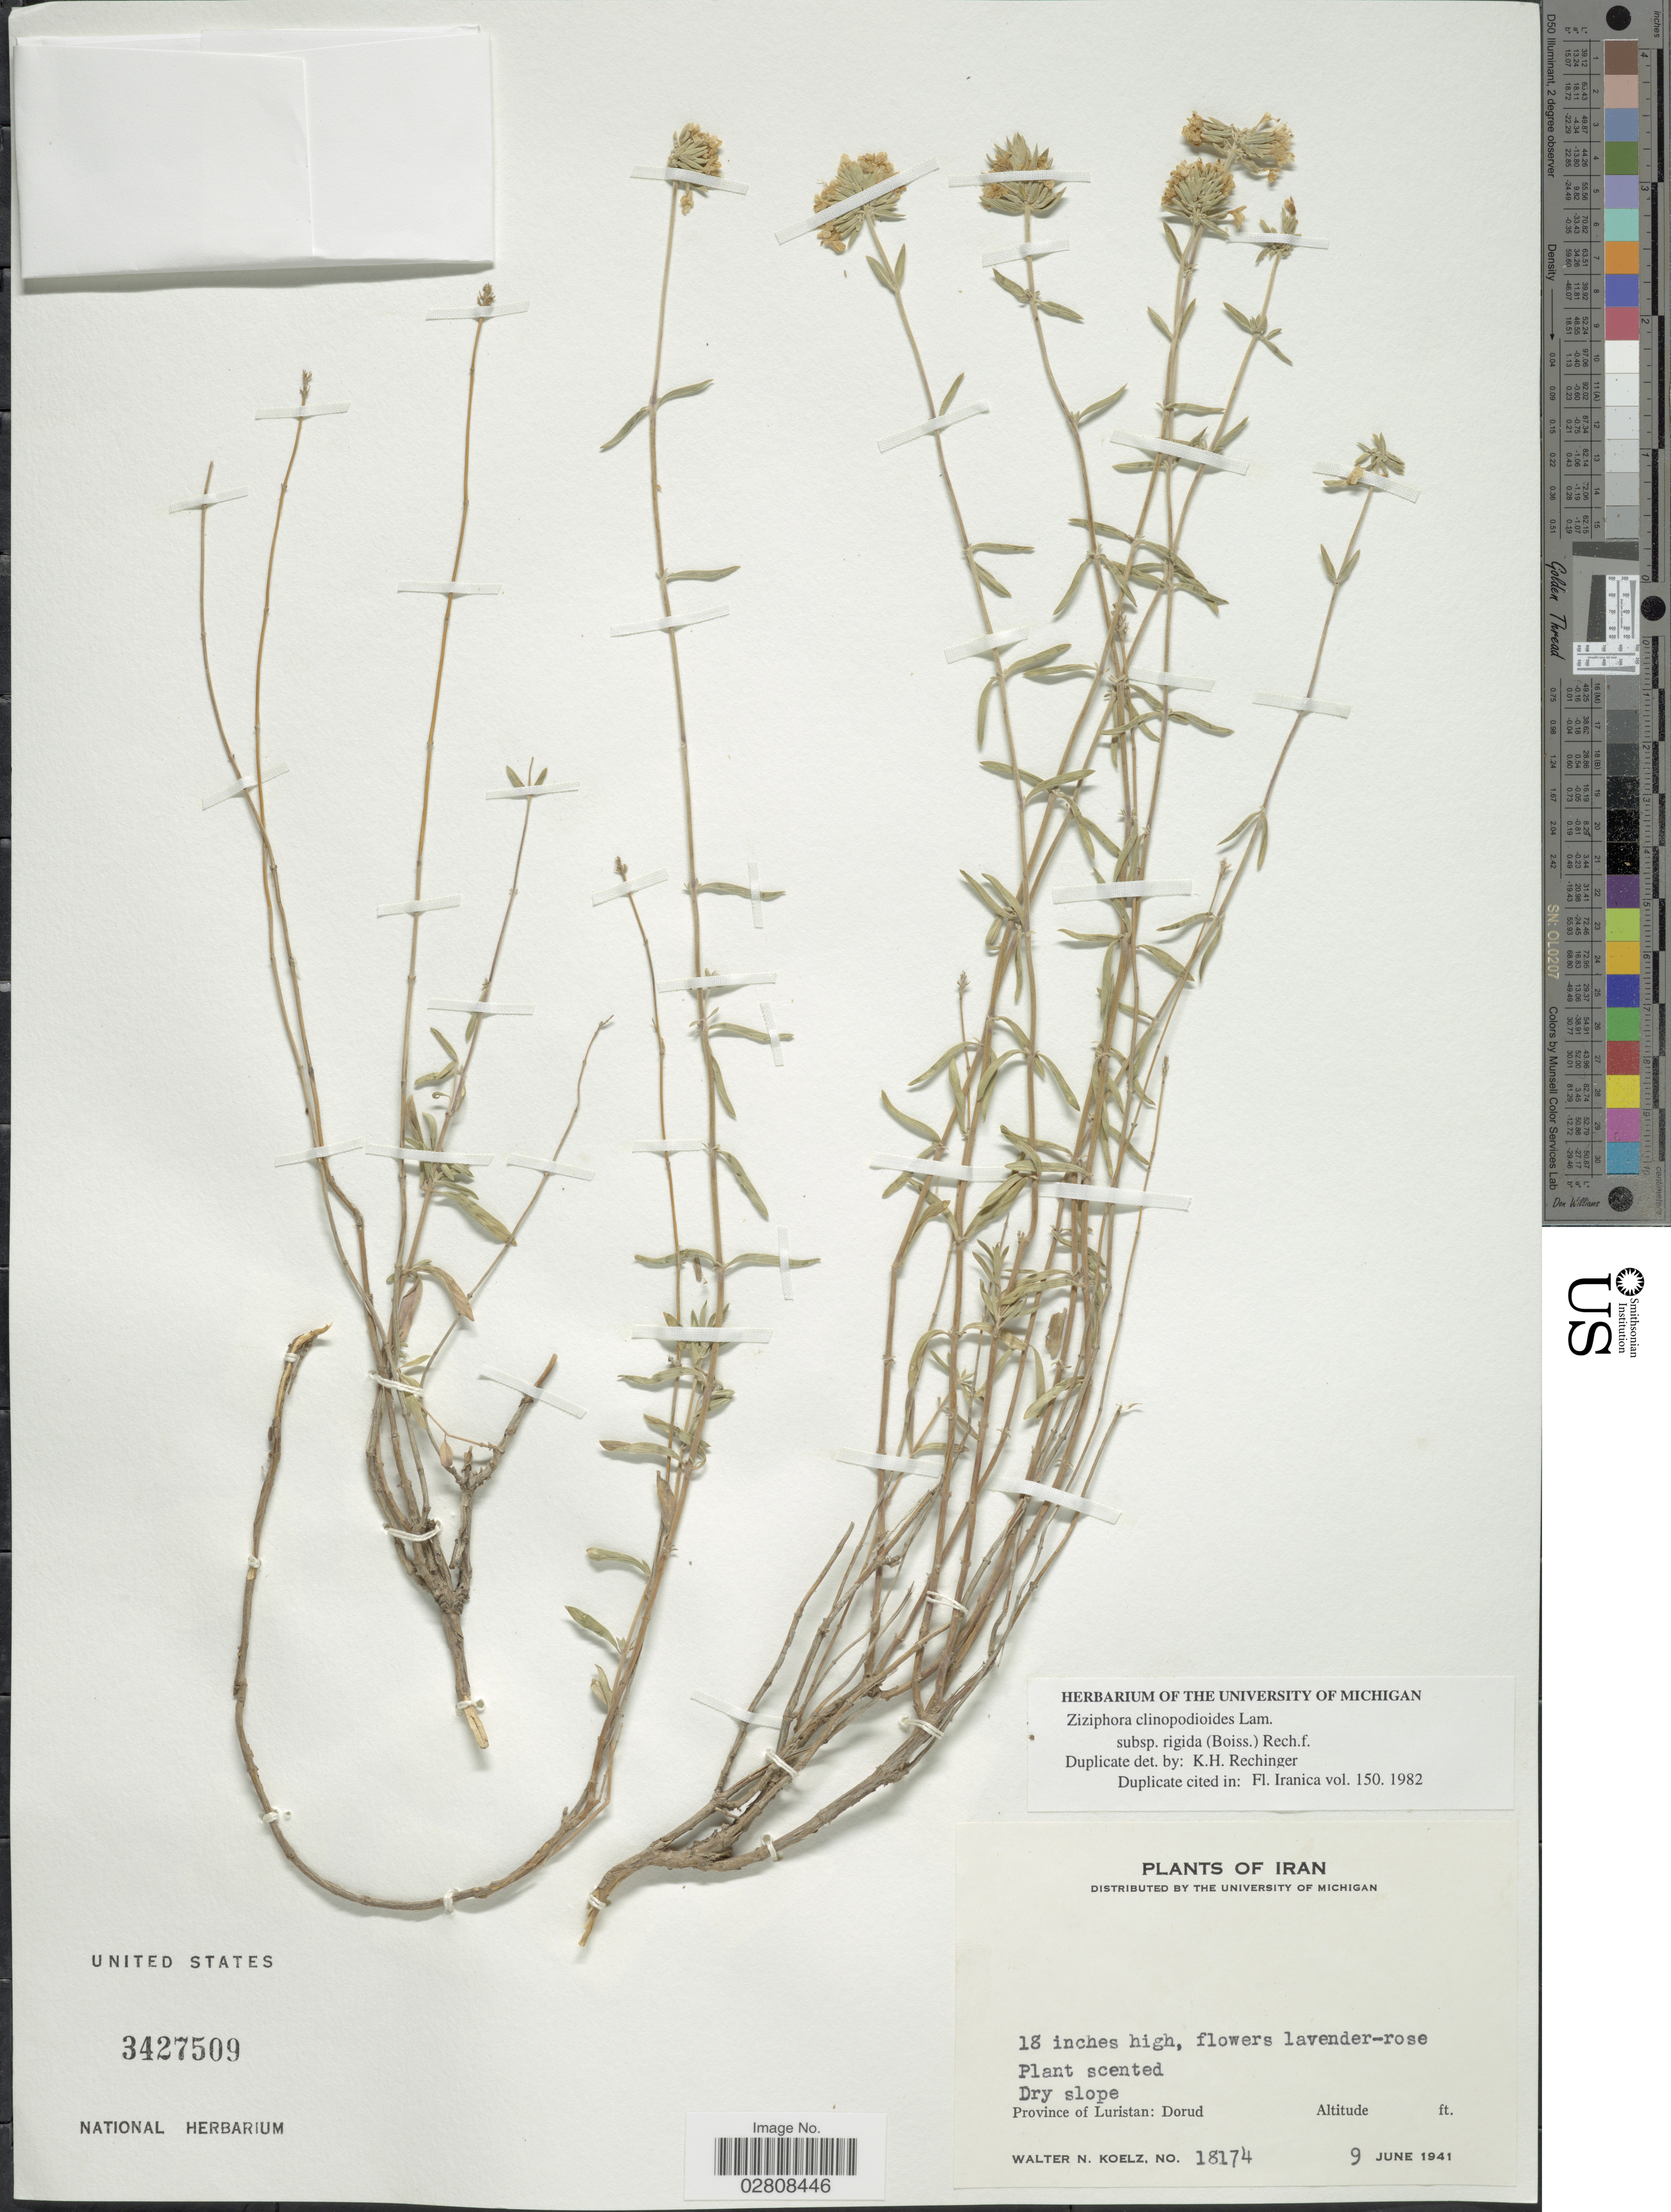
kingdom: Plantae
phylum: Tracheophyta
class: Magnoliopsida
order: Lamiales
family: Lamiaceae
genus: Ziziphora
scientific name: Ziziphora clinopodioides subsp. rigida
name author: (Boiss.) Rech. f.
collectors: W. N. Koelz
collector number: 18174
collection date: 1941-06-09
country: Iran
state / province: Lorestan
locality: Province of Luristan: Dorud.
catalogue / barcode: US 3427509